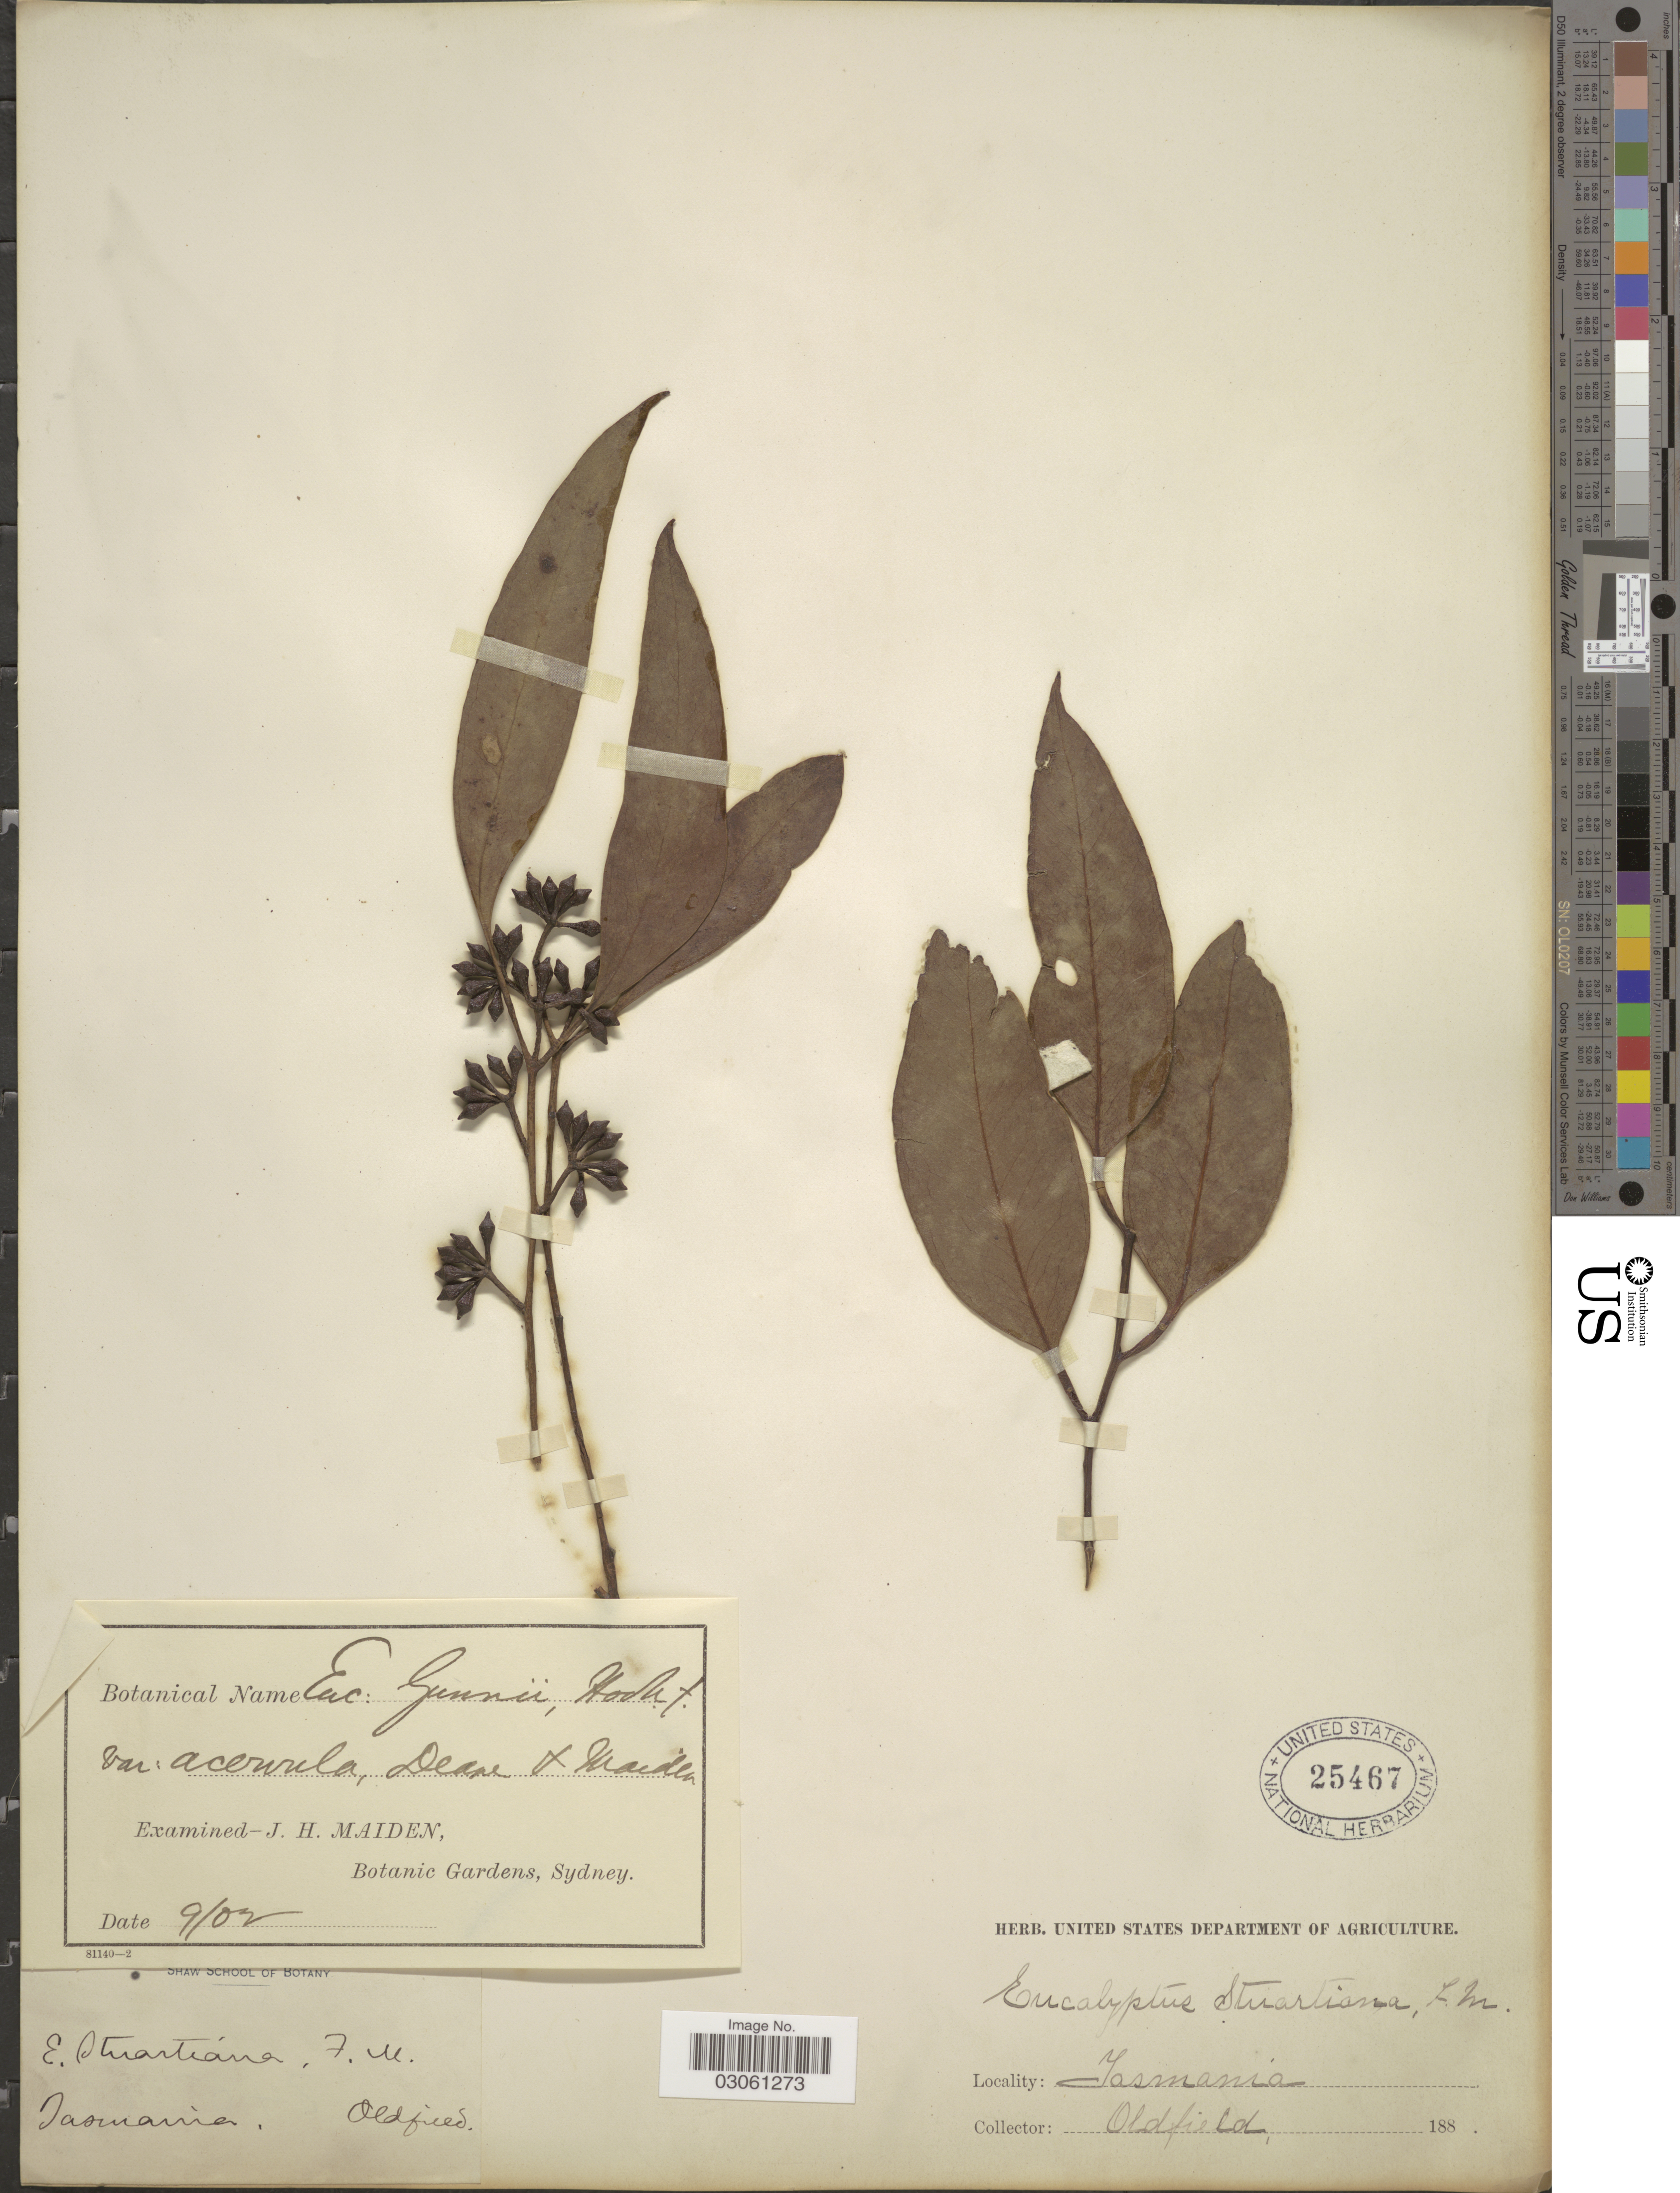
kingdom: Plantae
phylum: Tracheophyta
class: Magnoliopsida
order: Myrtales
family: Myrtaceae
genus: Eucalyptus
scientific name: Eucalyptus gunnii var. acervula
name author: H. Deane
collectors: Oldfield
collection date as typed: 188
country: Australia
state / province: Tasmania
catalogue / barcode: US 25467